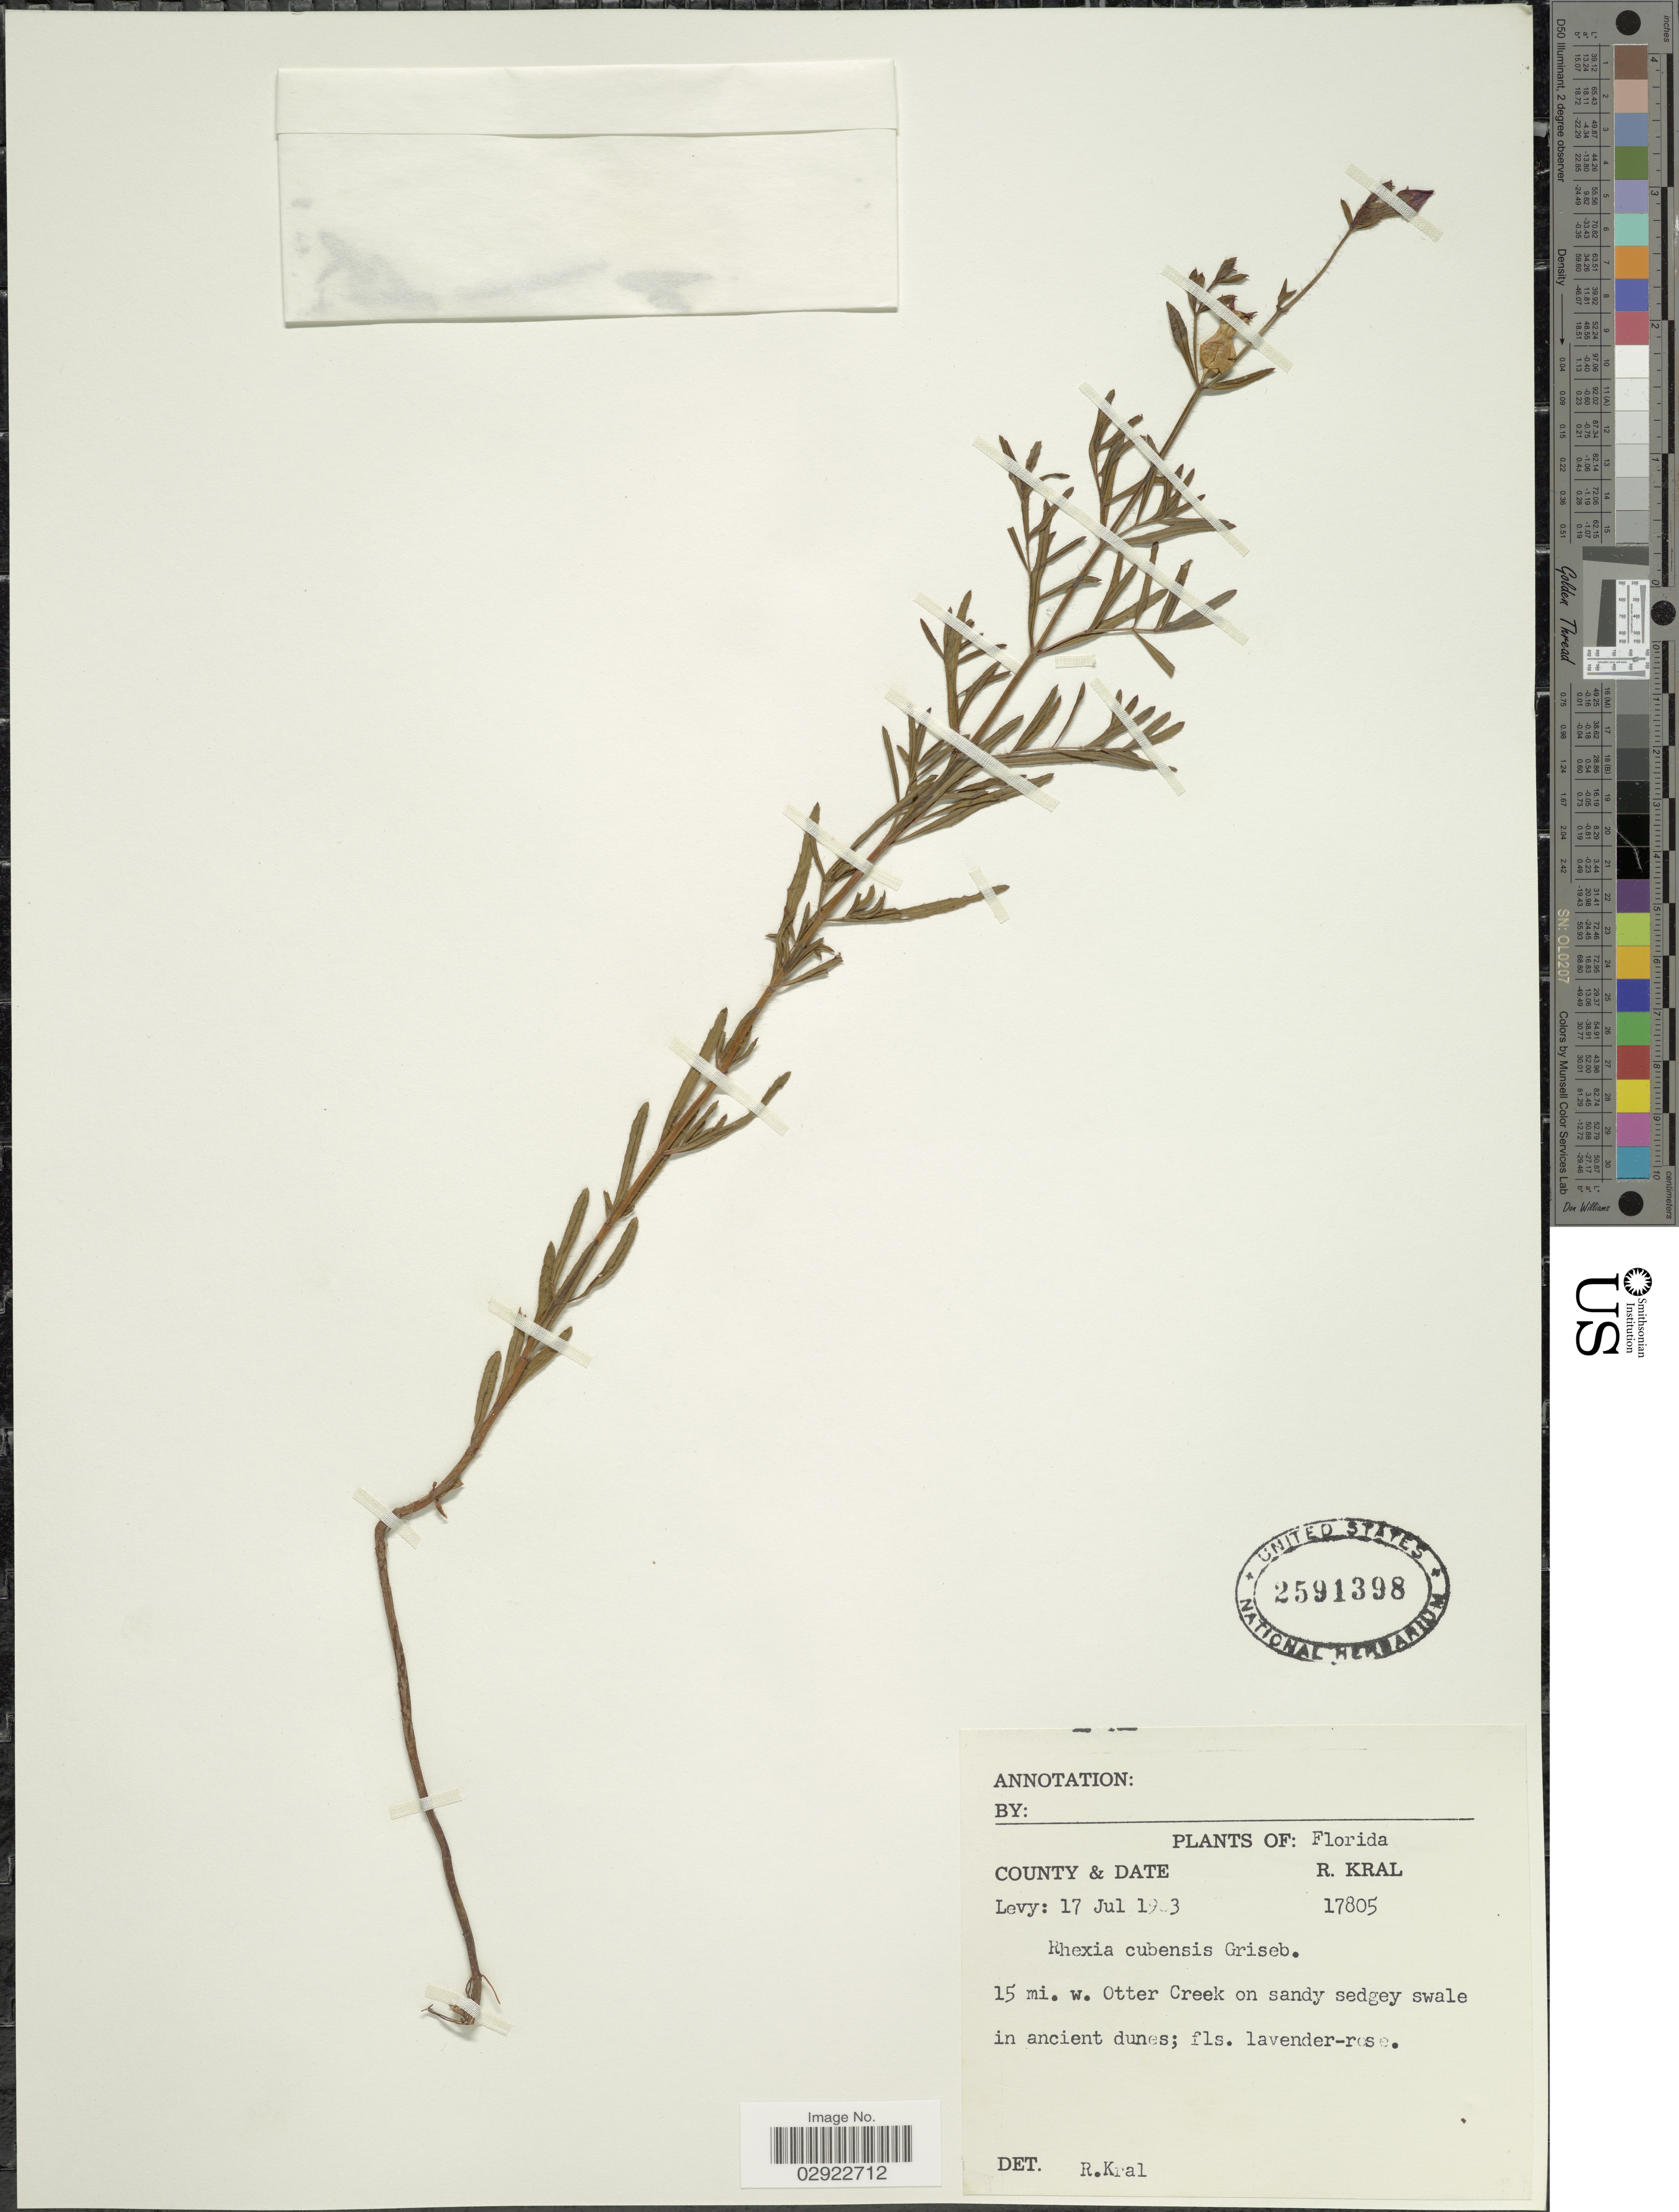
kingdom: Plantae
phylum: Tracheophyta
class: Magnoliopsida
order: Myrtales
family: Melastomataceae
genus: Rhexia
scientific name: Rhexia cubensis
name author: Griseb.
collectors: R. Kral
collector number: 17805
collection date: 1963-07-17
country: United States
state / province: Florida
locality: Levy County, 15 mi. w. Otter Creek on sandy sedgey swale in ancient dunes.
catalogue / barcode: US 2591398